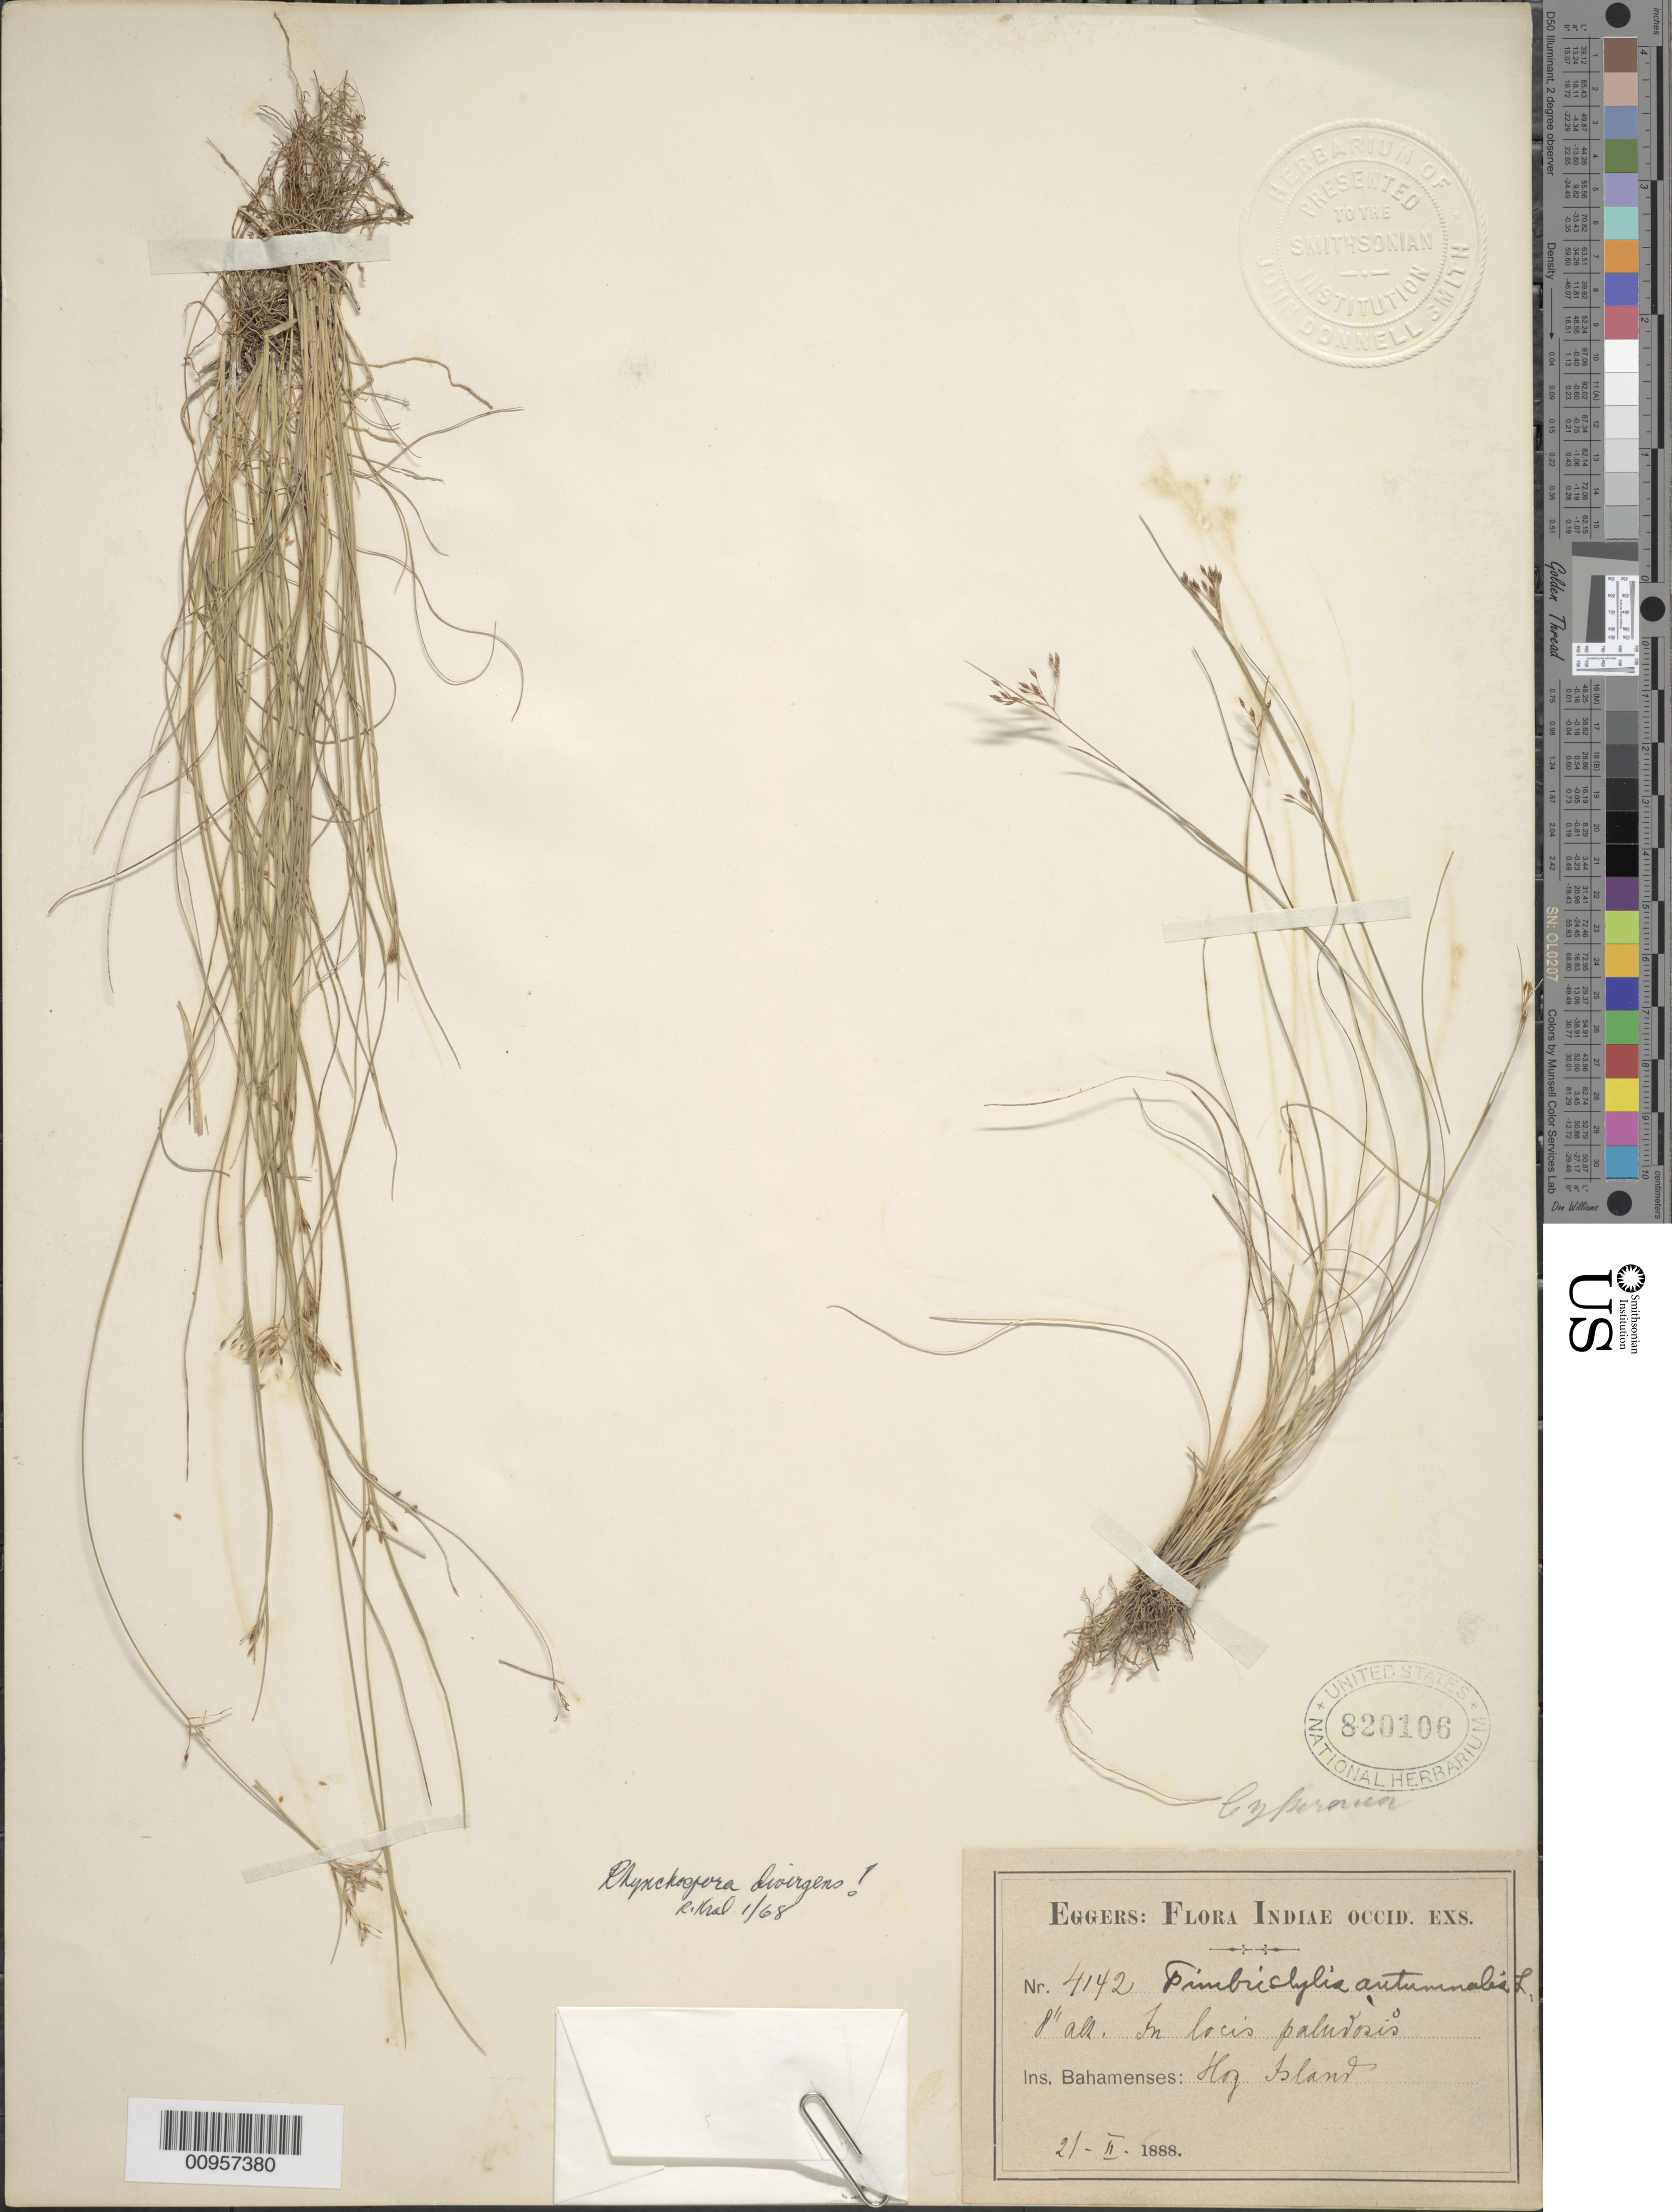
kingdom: Plantae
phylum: Tracheophyta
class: Liliopsida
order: Poales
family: Cyperaceae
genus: Rhynchospora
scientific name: Rhynchospora divergens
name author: Chapm. ex M.A. Curtis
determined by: Kral, Robert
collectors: H. F. A. von Eggers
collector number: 4142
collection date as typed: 21 Feb 1888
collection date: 1888-02-21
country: Bahamas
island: Hog Island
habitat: In locis paludosis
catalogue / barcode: US 820106